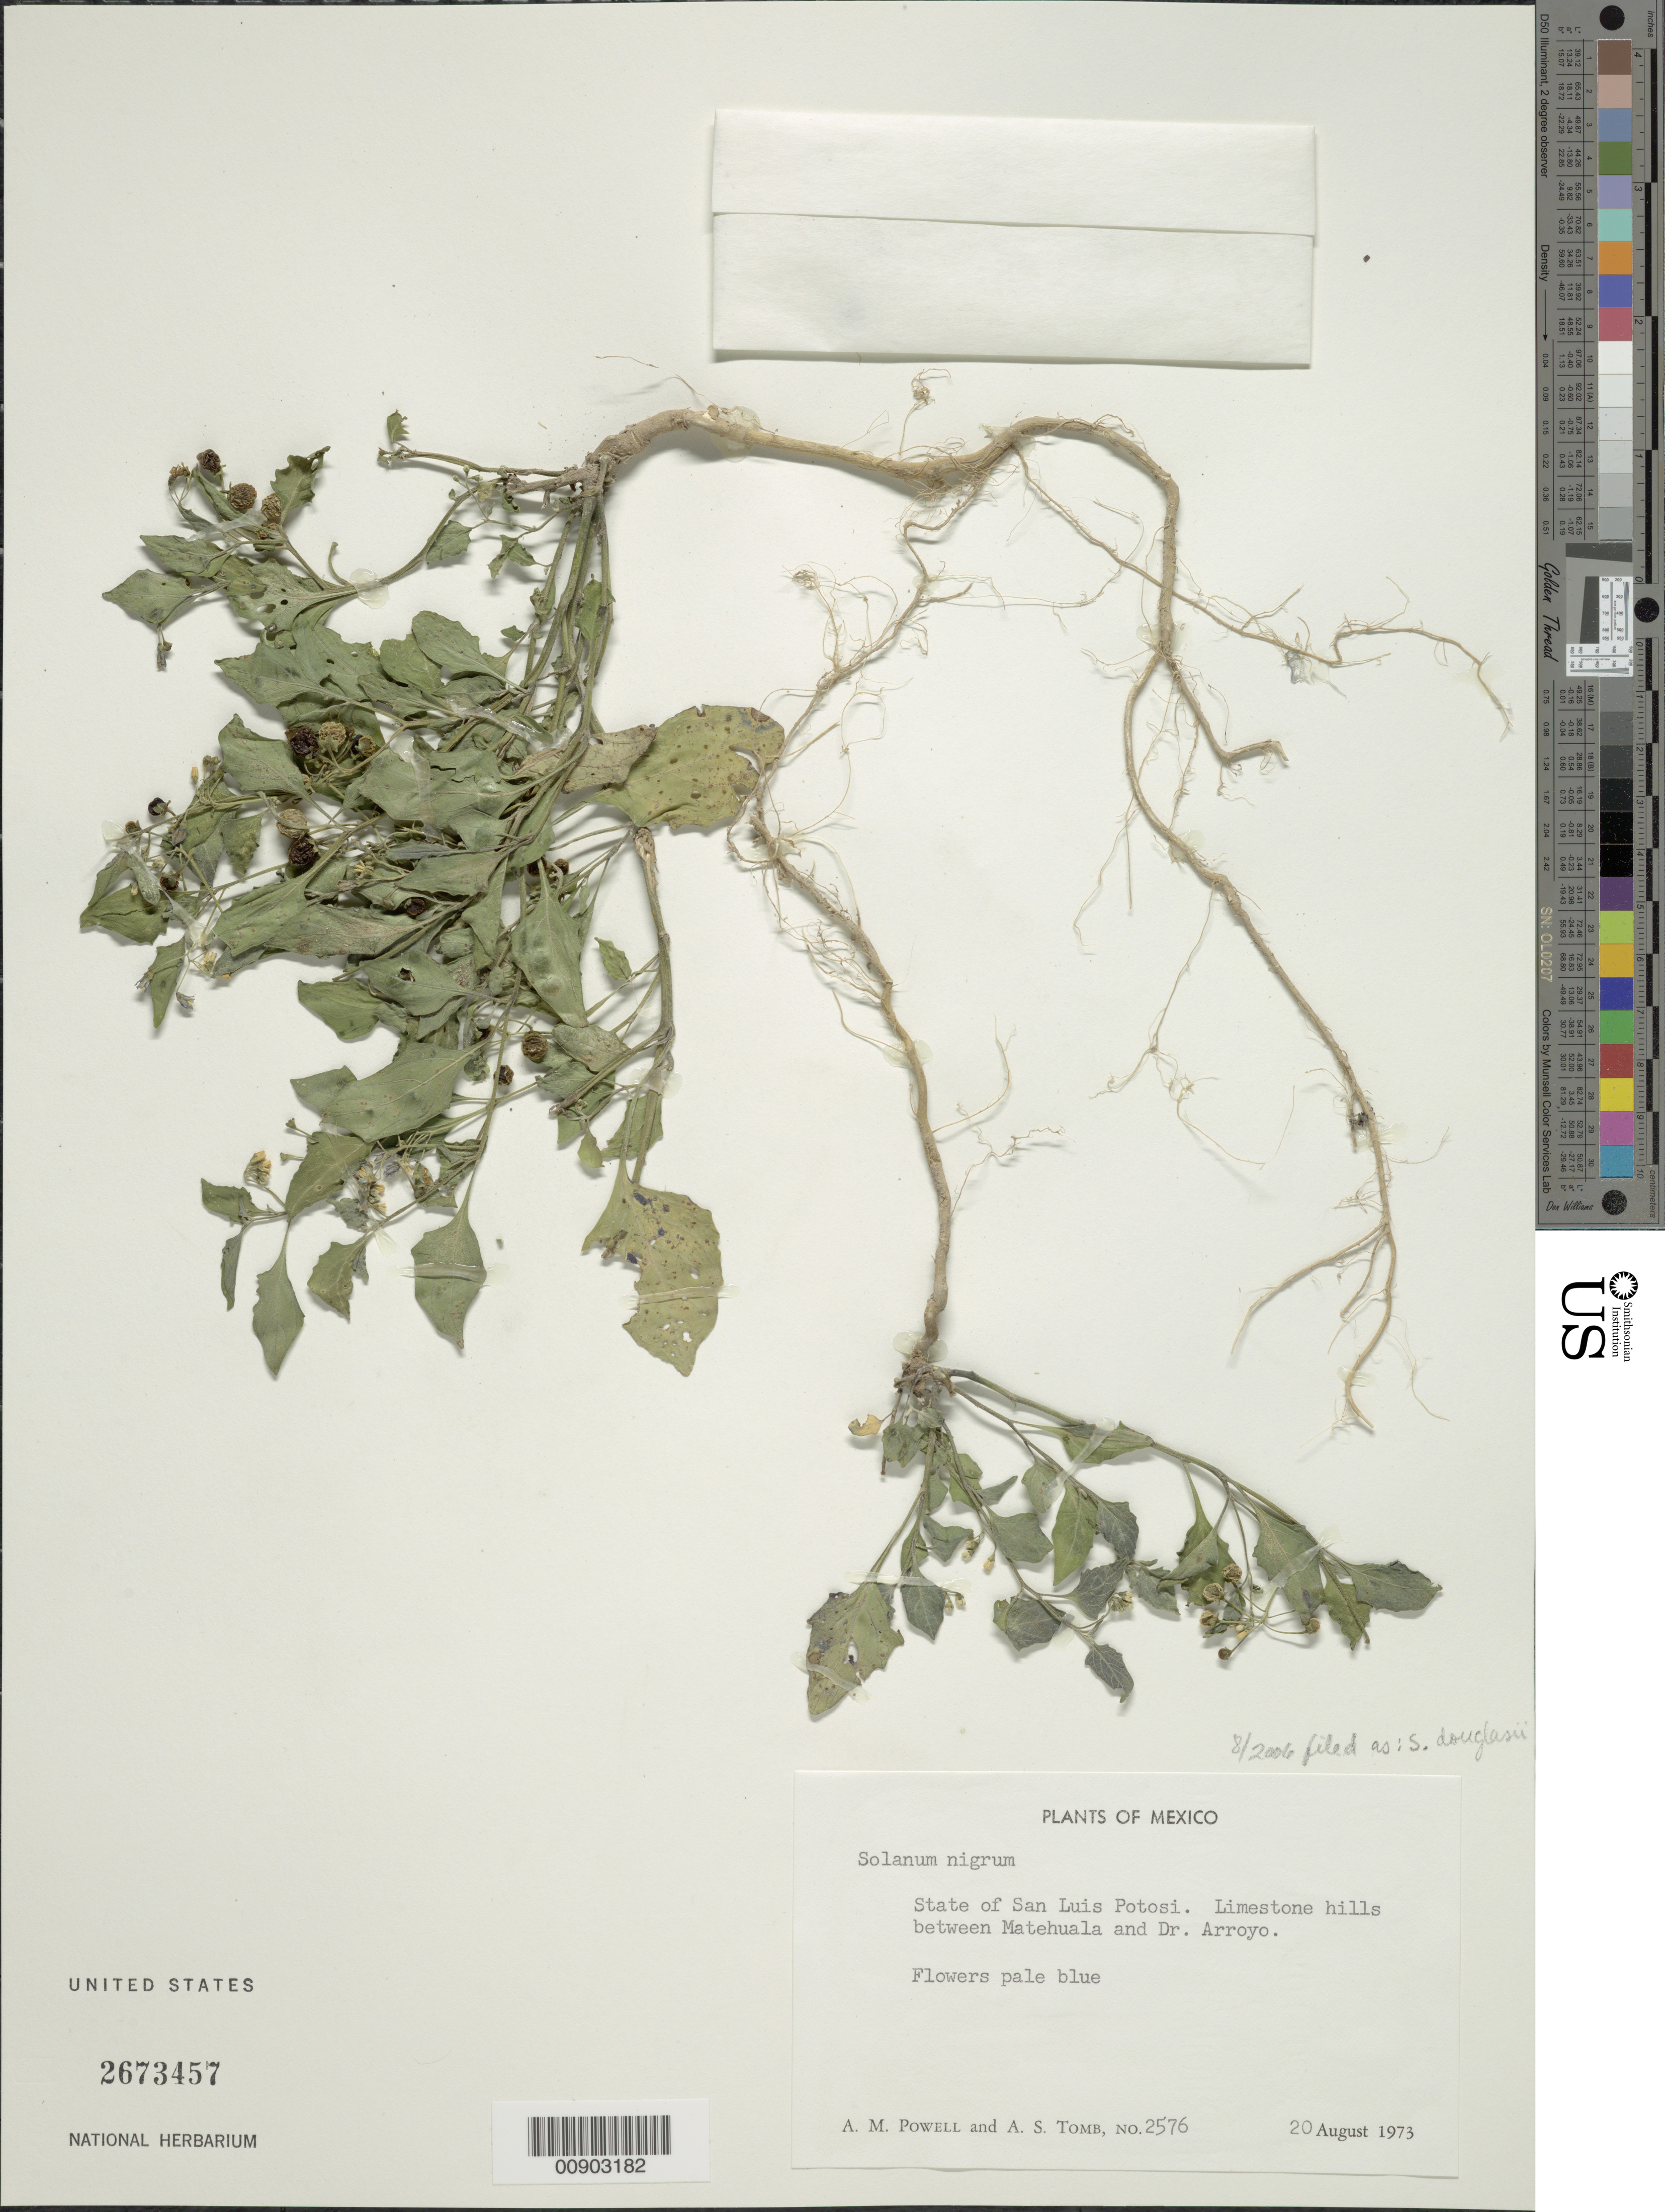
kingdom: Plantae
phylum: Tracheophyta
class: Magnoliopsida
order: Solanales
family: Solanaceae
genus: Solanum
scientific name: Solanum douglasii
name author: Dunal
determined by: Knapp, S. D.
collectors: A. M. Powell & A. Tomb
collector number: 2576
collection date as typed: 20 Aug 1973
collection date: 1973-08-20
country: Mexico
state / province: San Luis Potosí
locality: Between Matehuala and Dr. Arroyo. San Luis Potosí.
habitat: Limestone hills.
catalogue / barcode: US 2673457